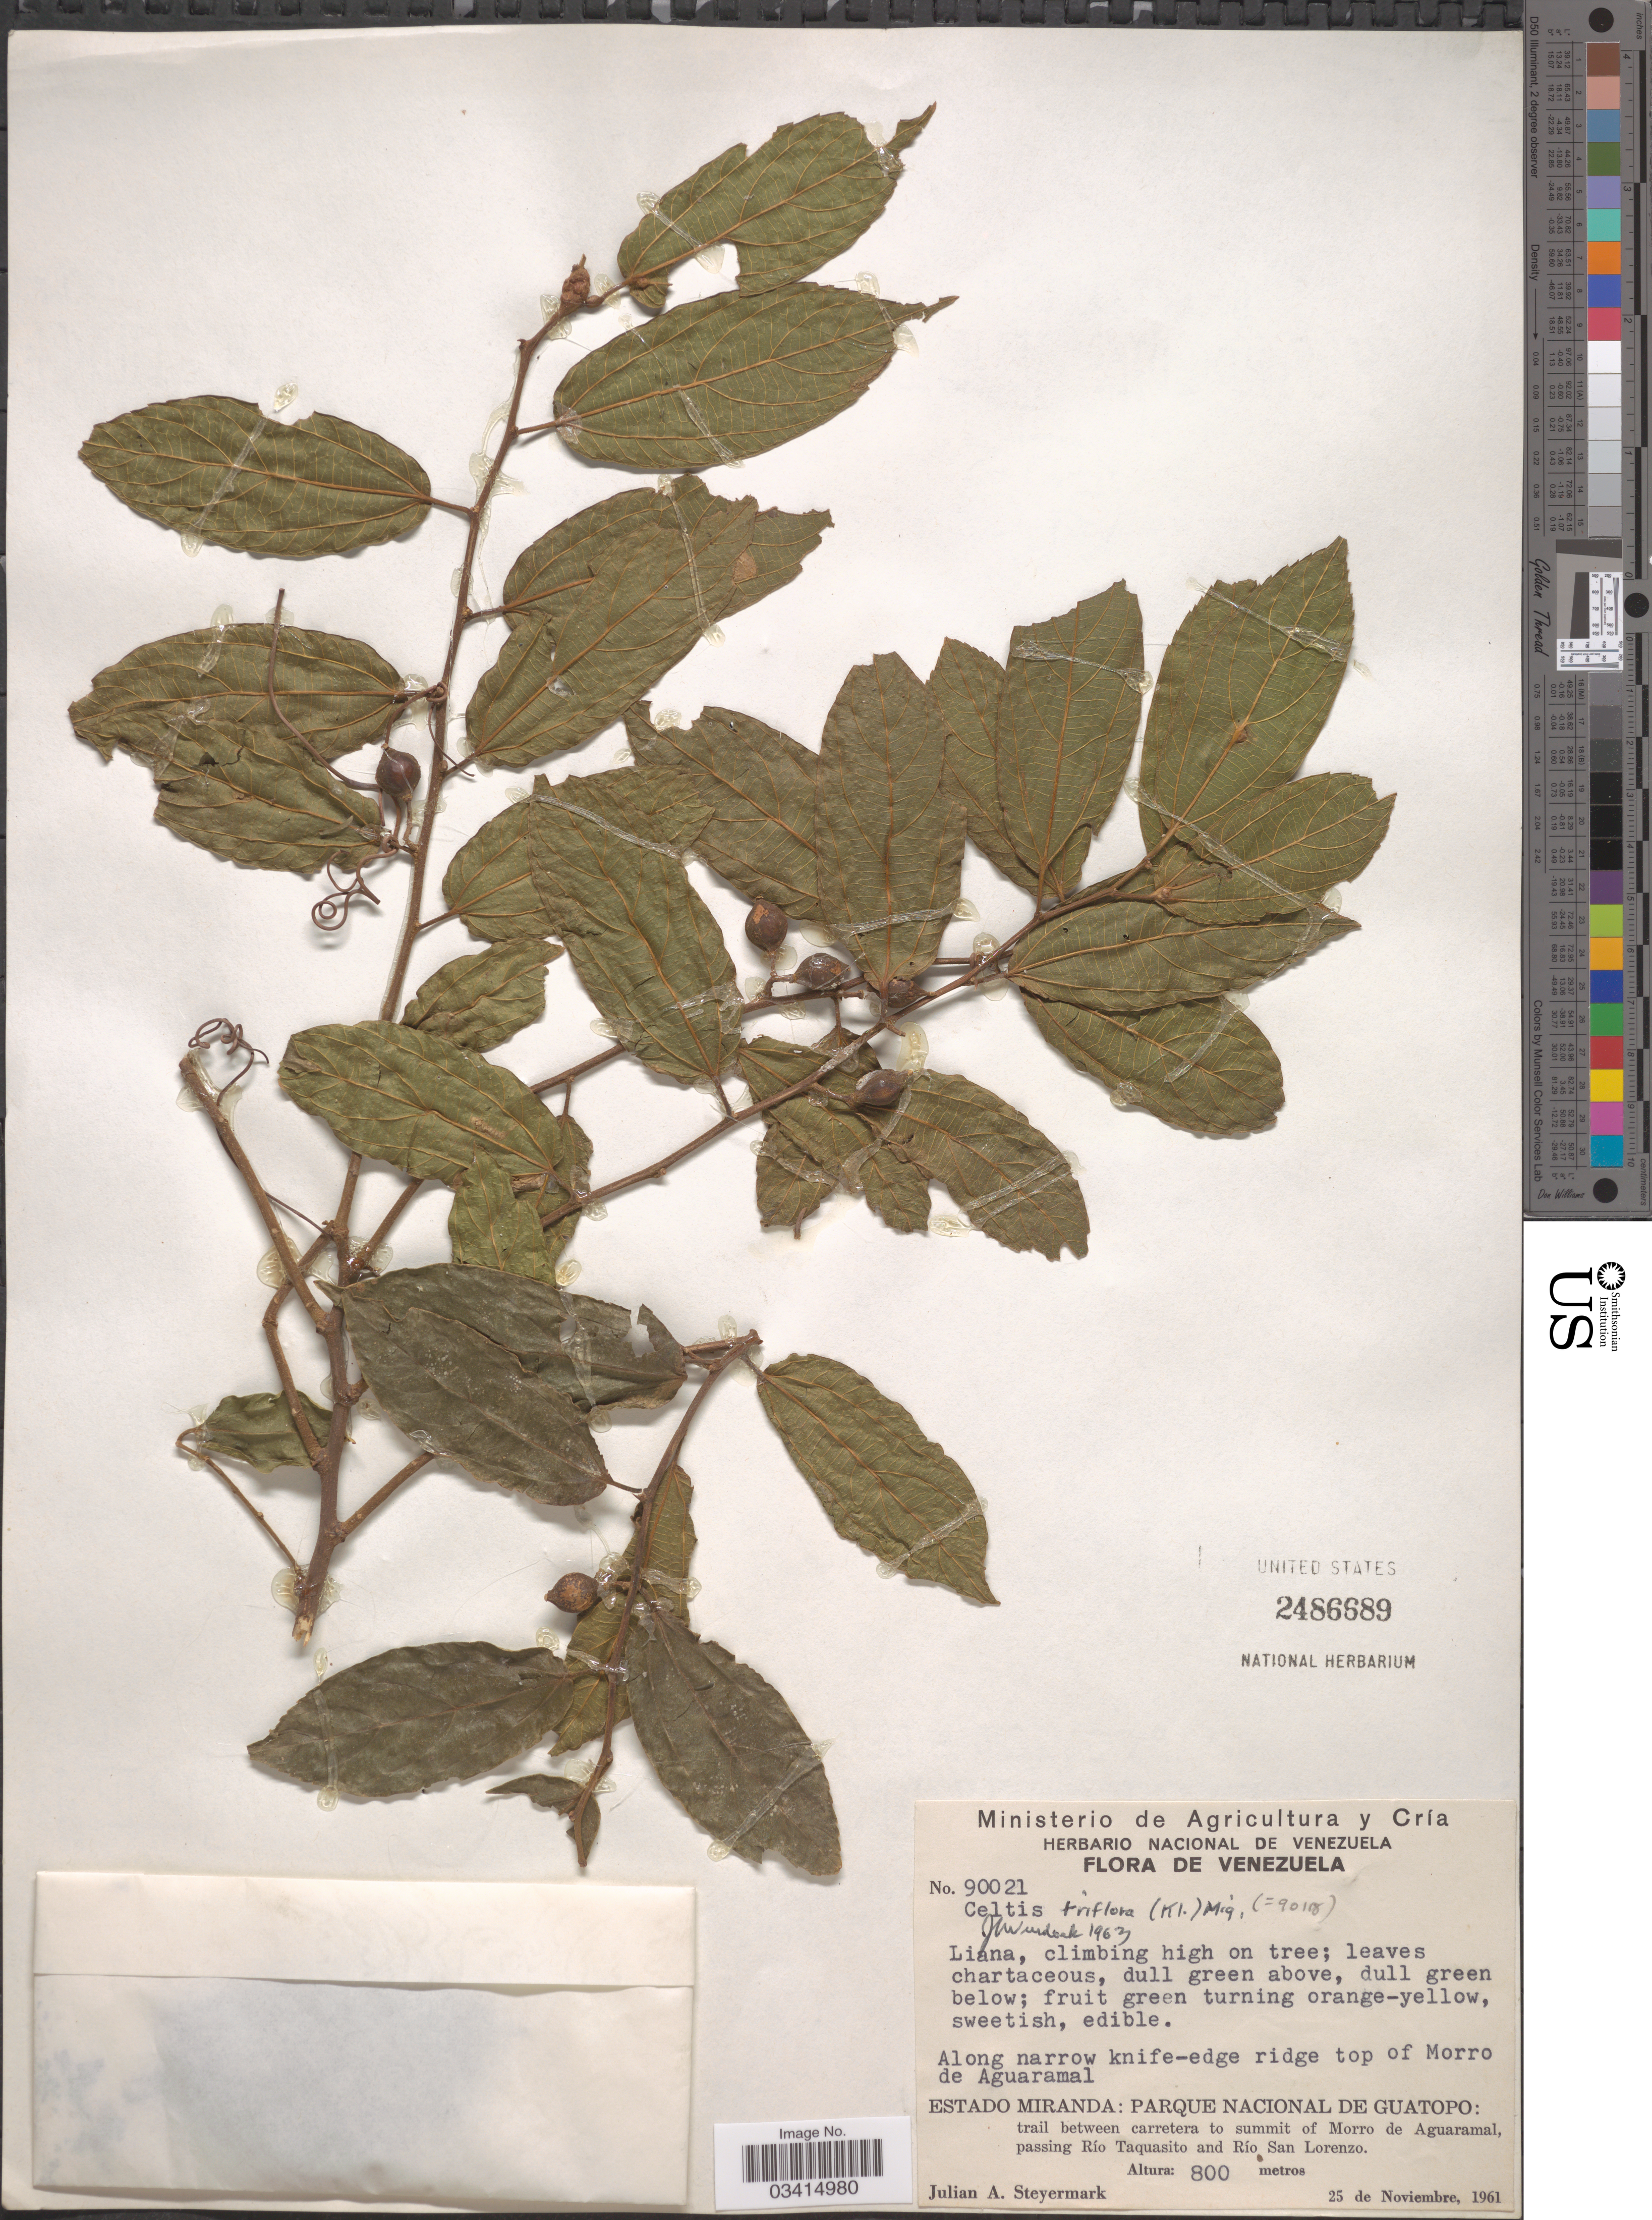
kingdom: Plantae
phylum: Tracheophyta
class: Magnoliopsida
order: Rosales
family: Cannabaceae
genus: Celtis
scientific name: Celtis triflora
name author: (Klotzsch) Ruiz ex Miq.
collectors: J. Steyermark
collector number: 90021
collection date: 1961-11-25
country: Venezuela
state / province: Miranda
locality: Along narrow knife-edge ridge top of Morro de Aguaramal. Parque Nacional de Guatopo: trail between carretera to summit of Morro de Aguaramal, passing Río Taquasito and Río San Lorenzo.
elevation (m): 800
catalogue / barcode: US 2486689